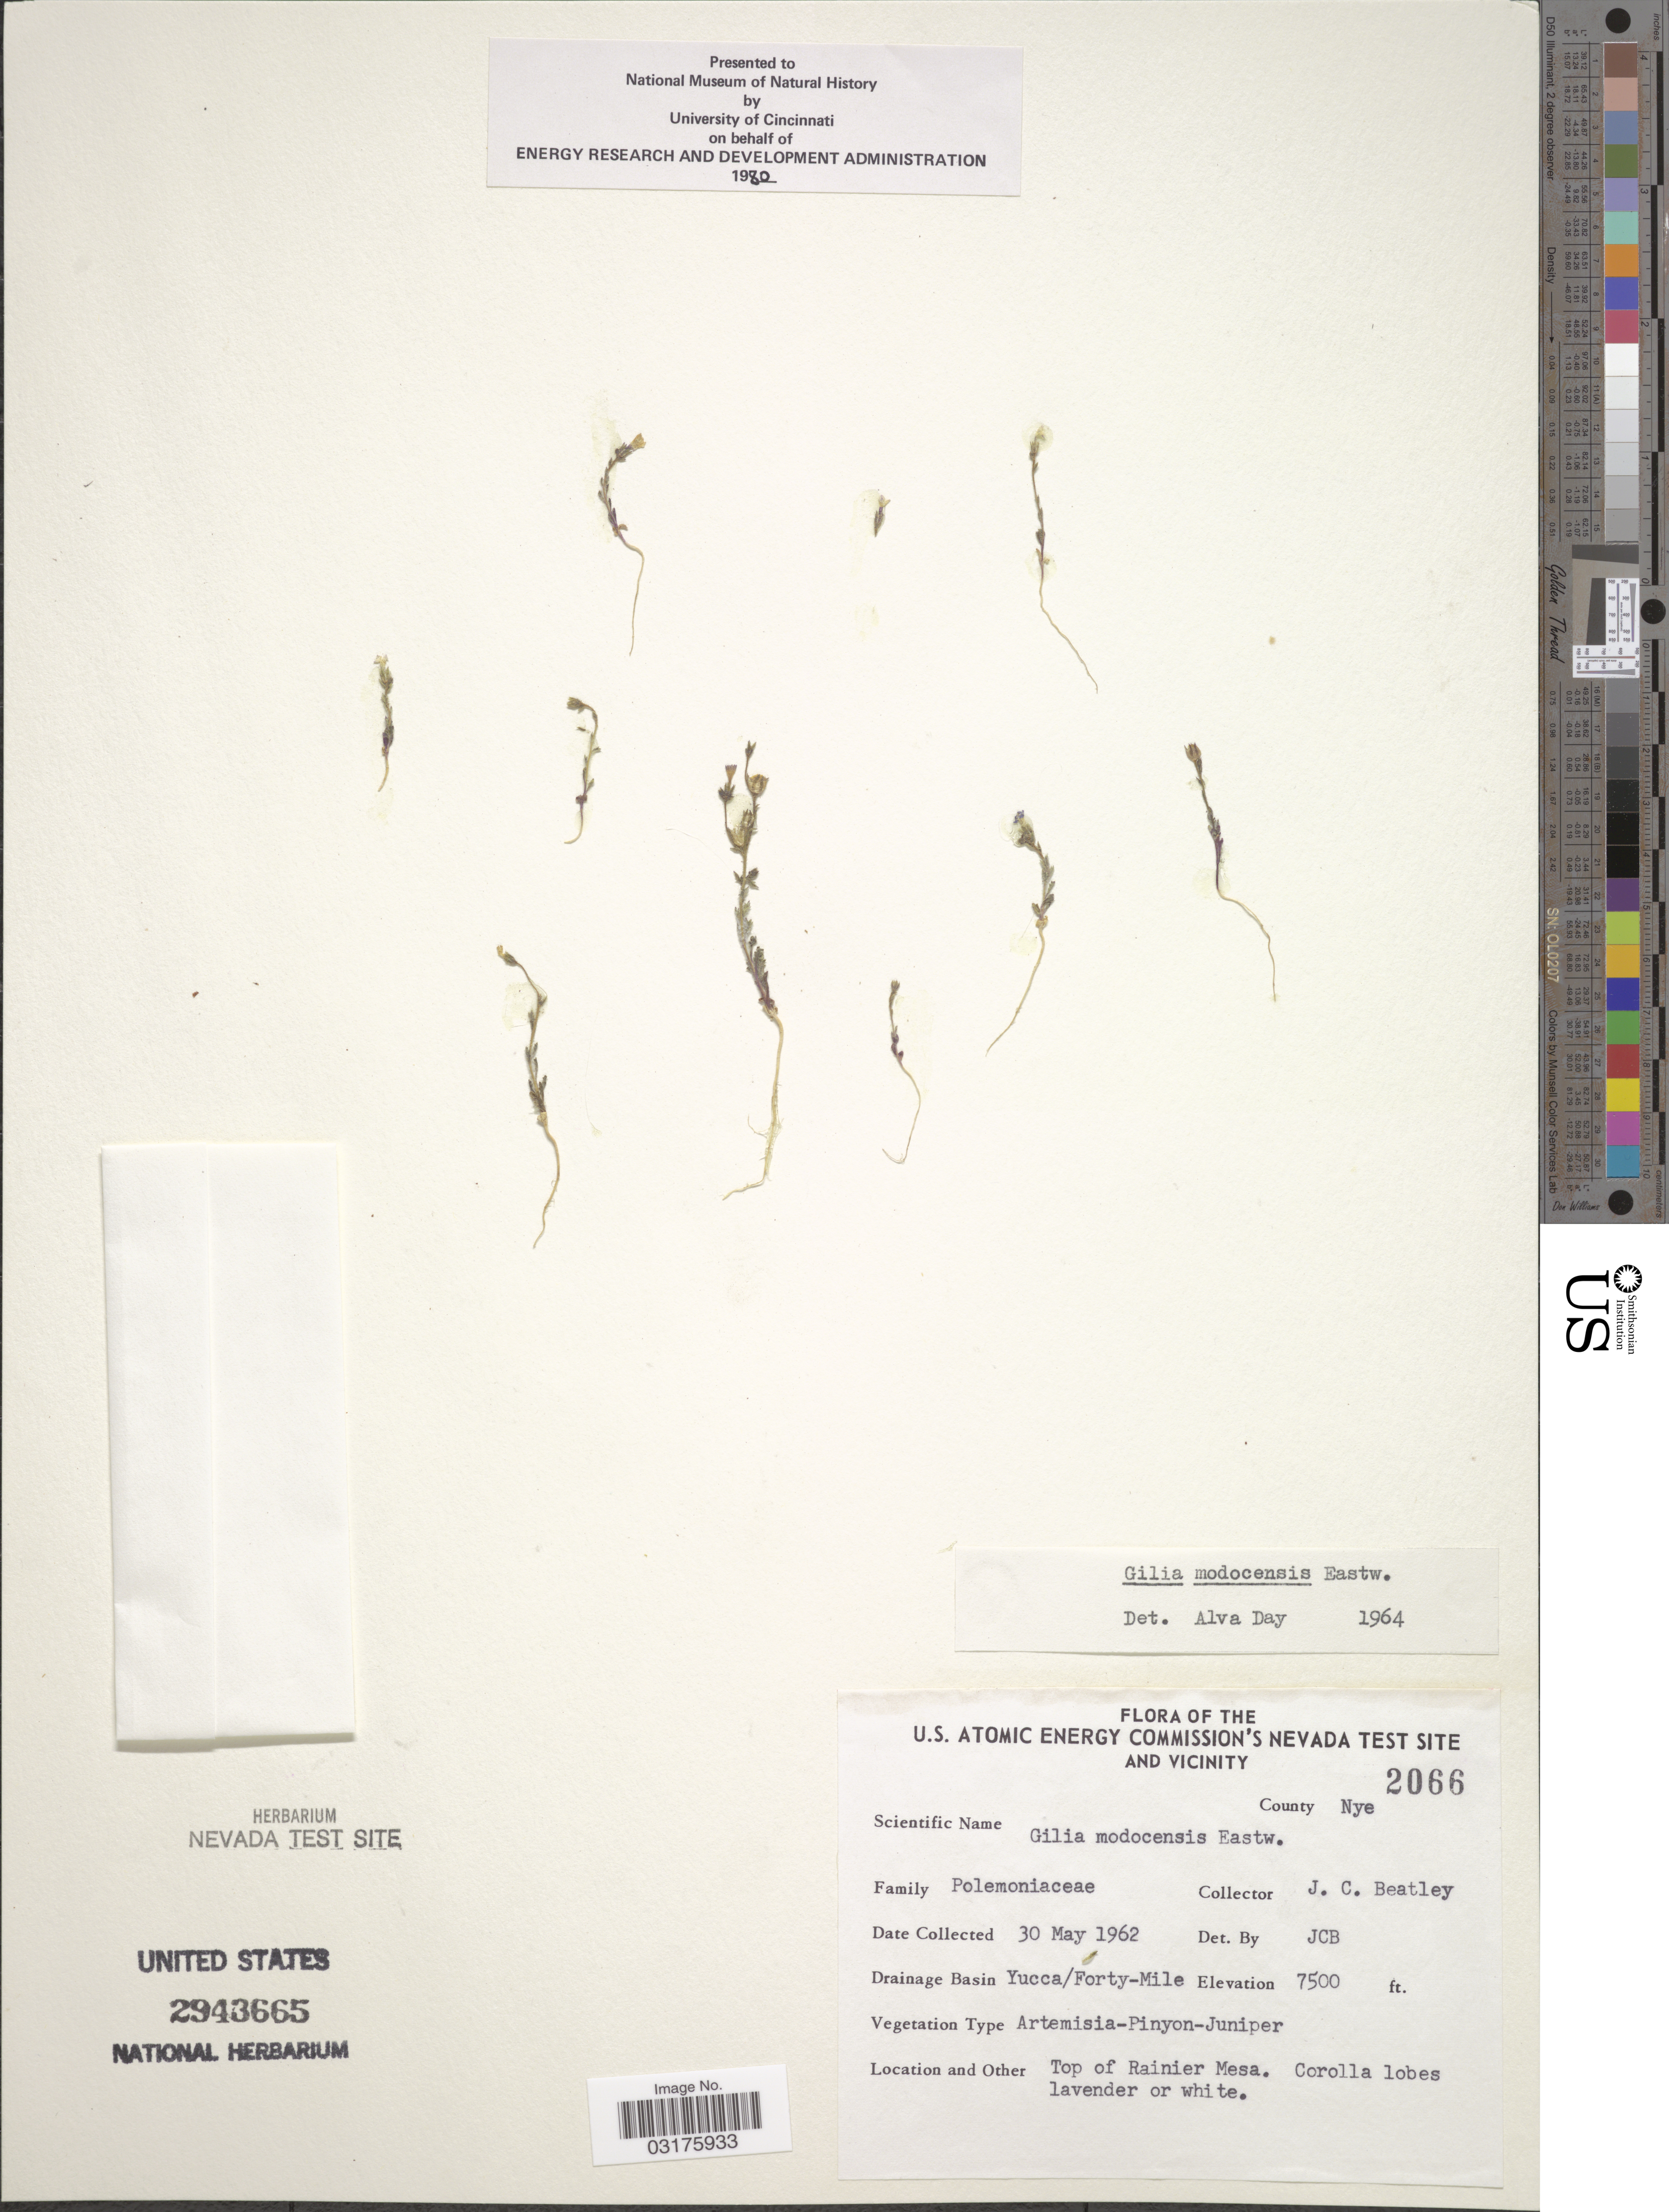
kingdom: Plantae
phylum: Tracheophyta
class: Magnoliopsida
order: Ericales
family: Polemoniaceae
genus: Gilia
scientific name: Gilia modocensis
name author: Eastw.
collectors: J. C. Beatley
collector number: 2066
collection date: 1962-05-30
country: United States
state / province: Nevada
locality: U.S. Atomic Energy Commission's Nevada Test Site and Vicinity, County Nye, Drainage Basin Yucca/Forty-Mile, Top of Rainier Mesa.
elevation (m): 2286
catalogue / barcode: US 2943665